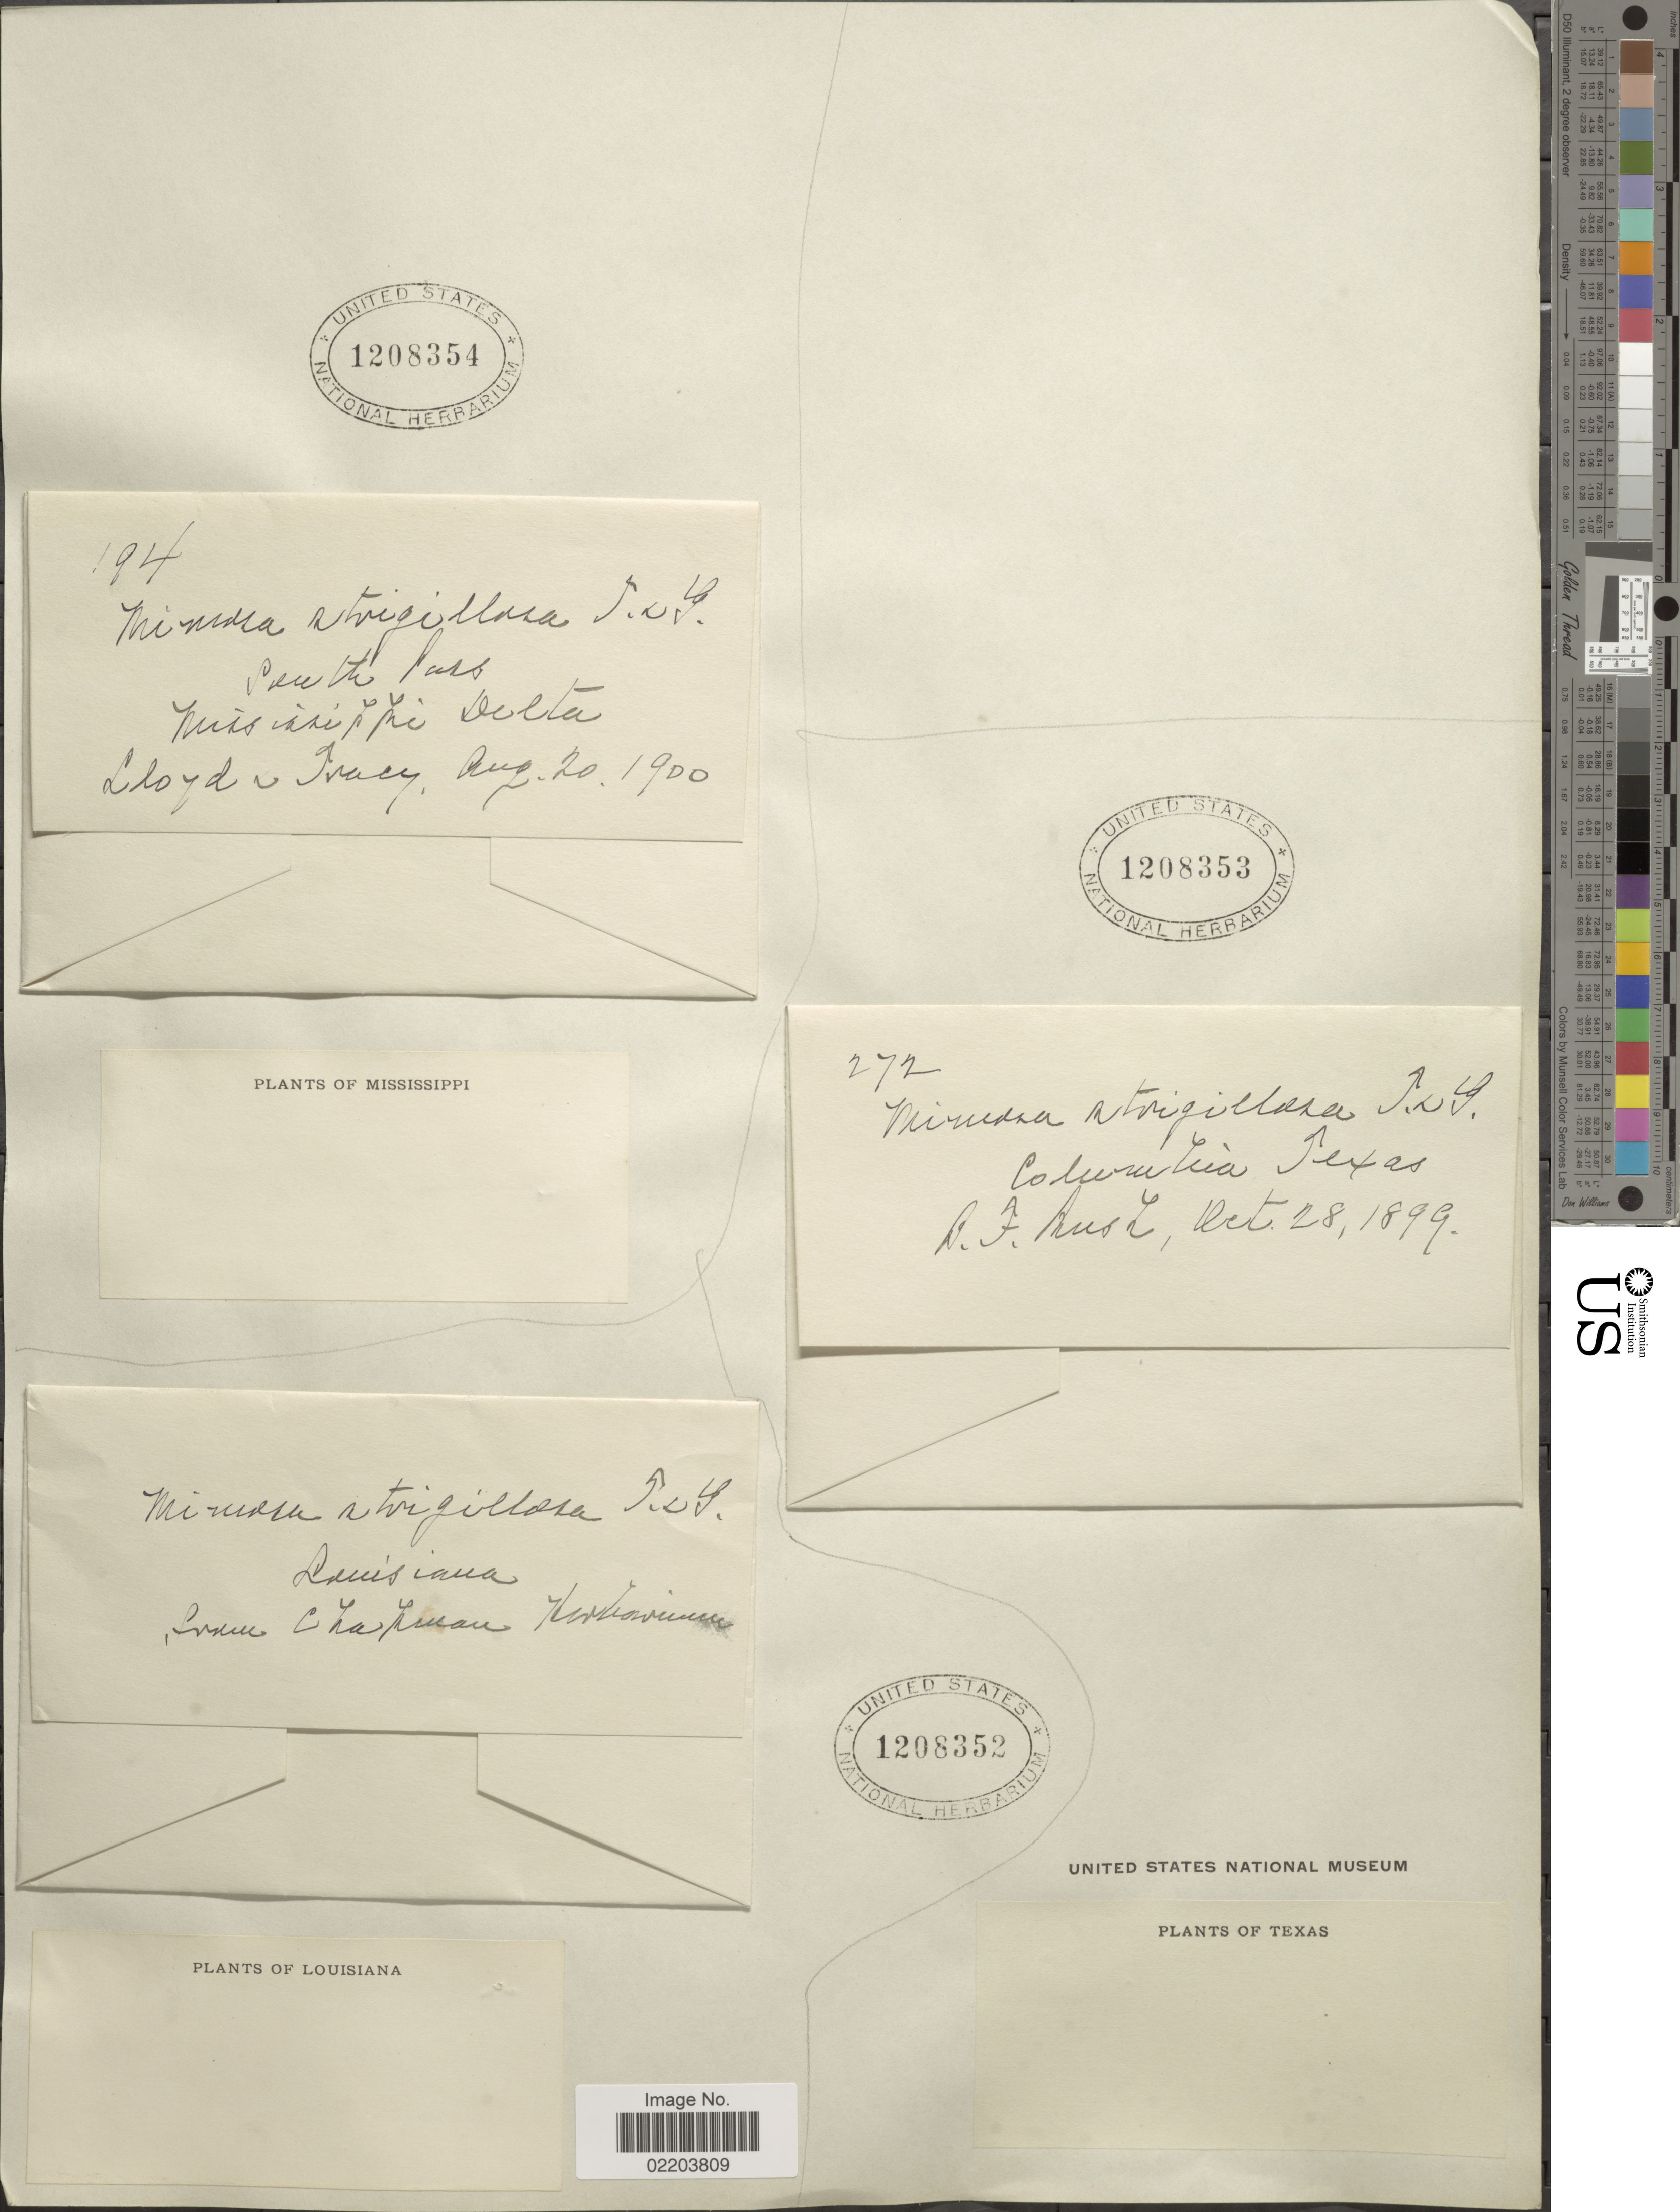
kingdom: Plantae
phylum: Tracheophyta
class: Magnoliopsida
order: Fabales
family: Fabaceae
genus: Mimosa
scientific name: Mimosa strigillosa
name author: Torr. & A. Gray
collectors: ex herb. Chapman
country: United States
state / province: Louisiana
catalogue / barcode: US 1208352